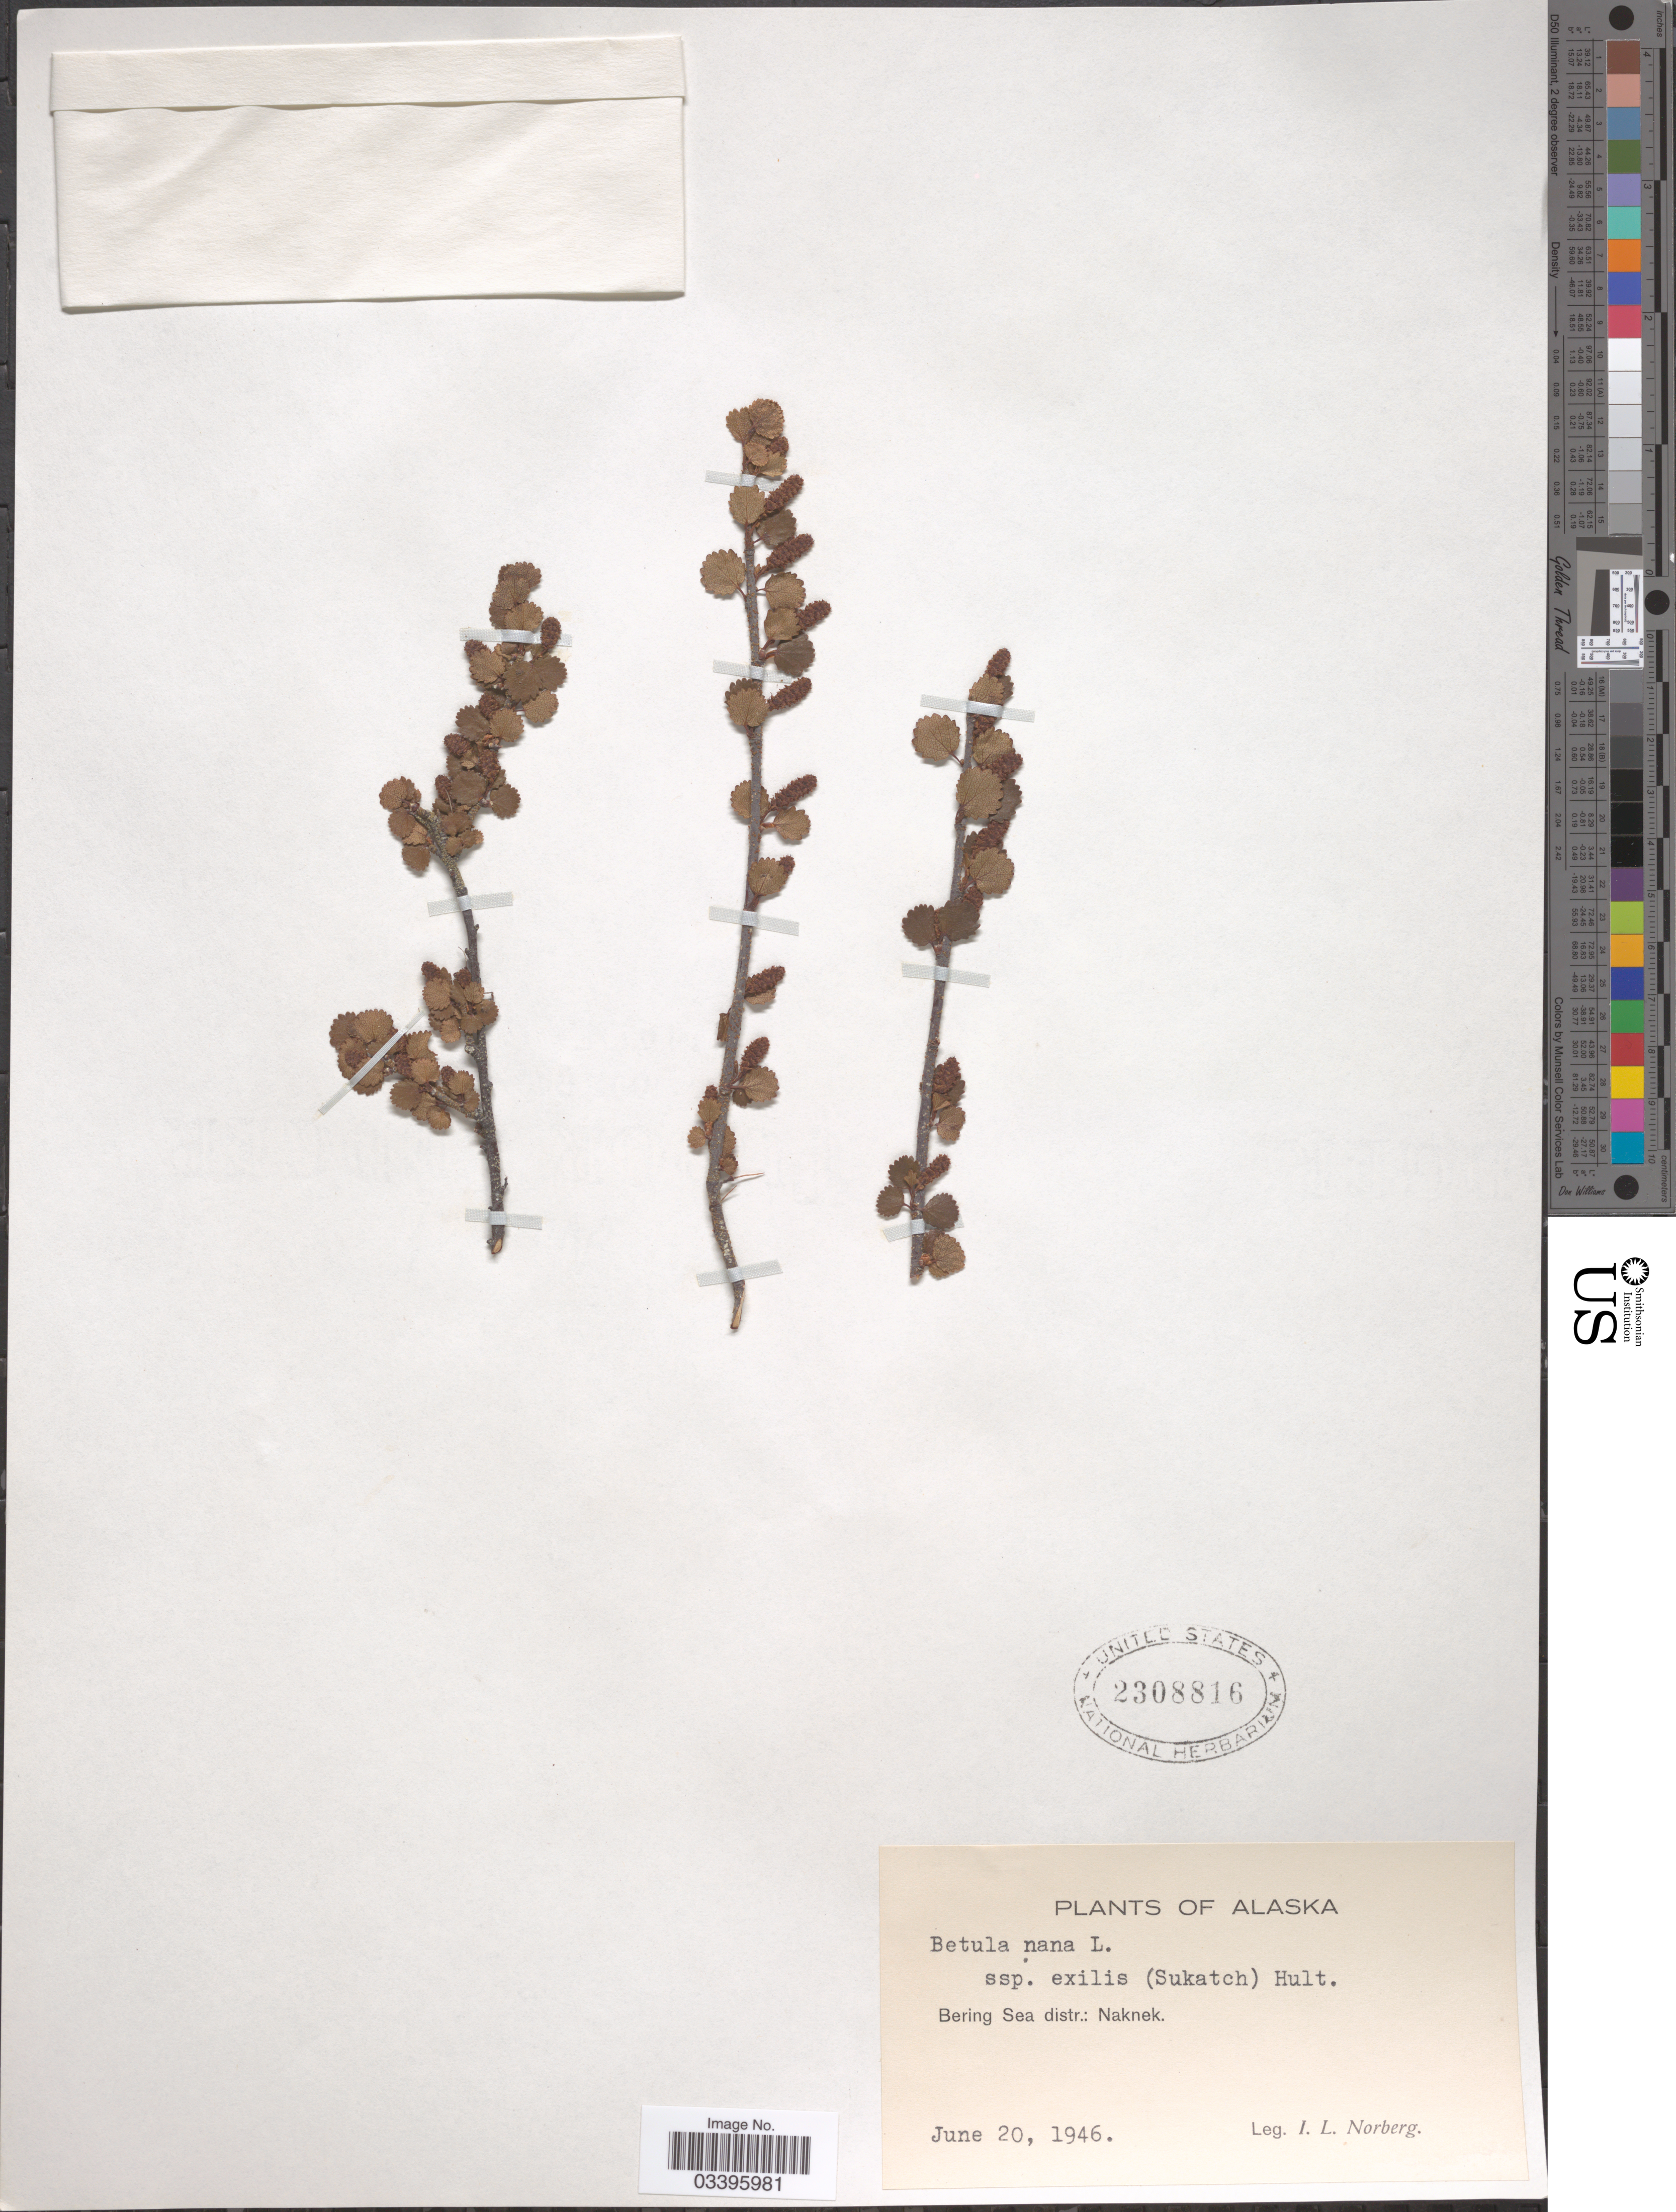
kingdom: Plantae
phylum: Tracheophyta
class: Magnoliopsida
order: Fagales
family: Betulaceae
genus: Betula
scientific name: Betula nana subsp. exilis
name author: L.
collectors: I. Norberg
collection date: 1946-06-20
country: United States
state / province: Alaska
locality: Bering Sea distr.: Naknek.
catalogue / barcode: US 2308816